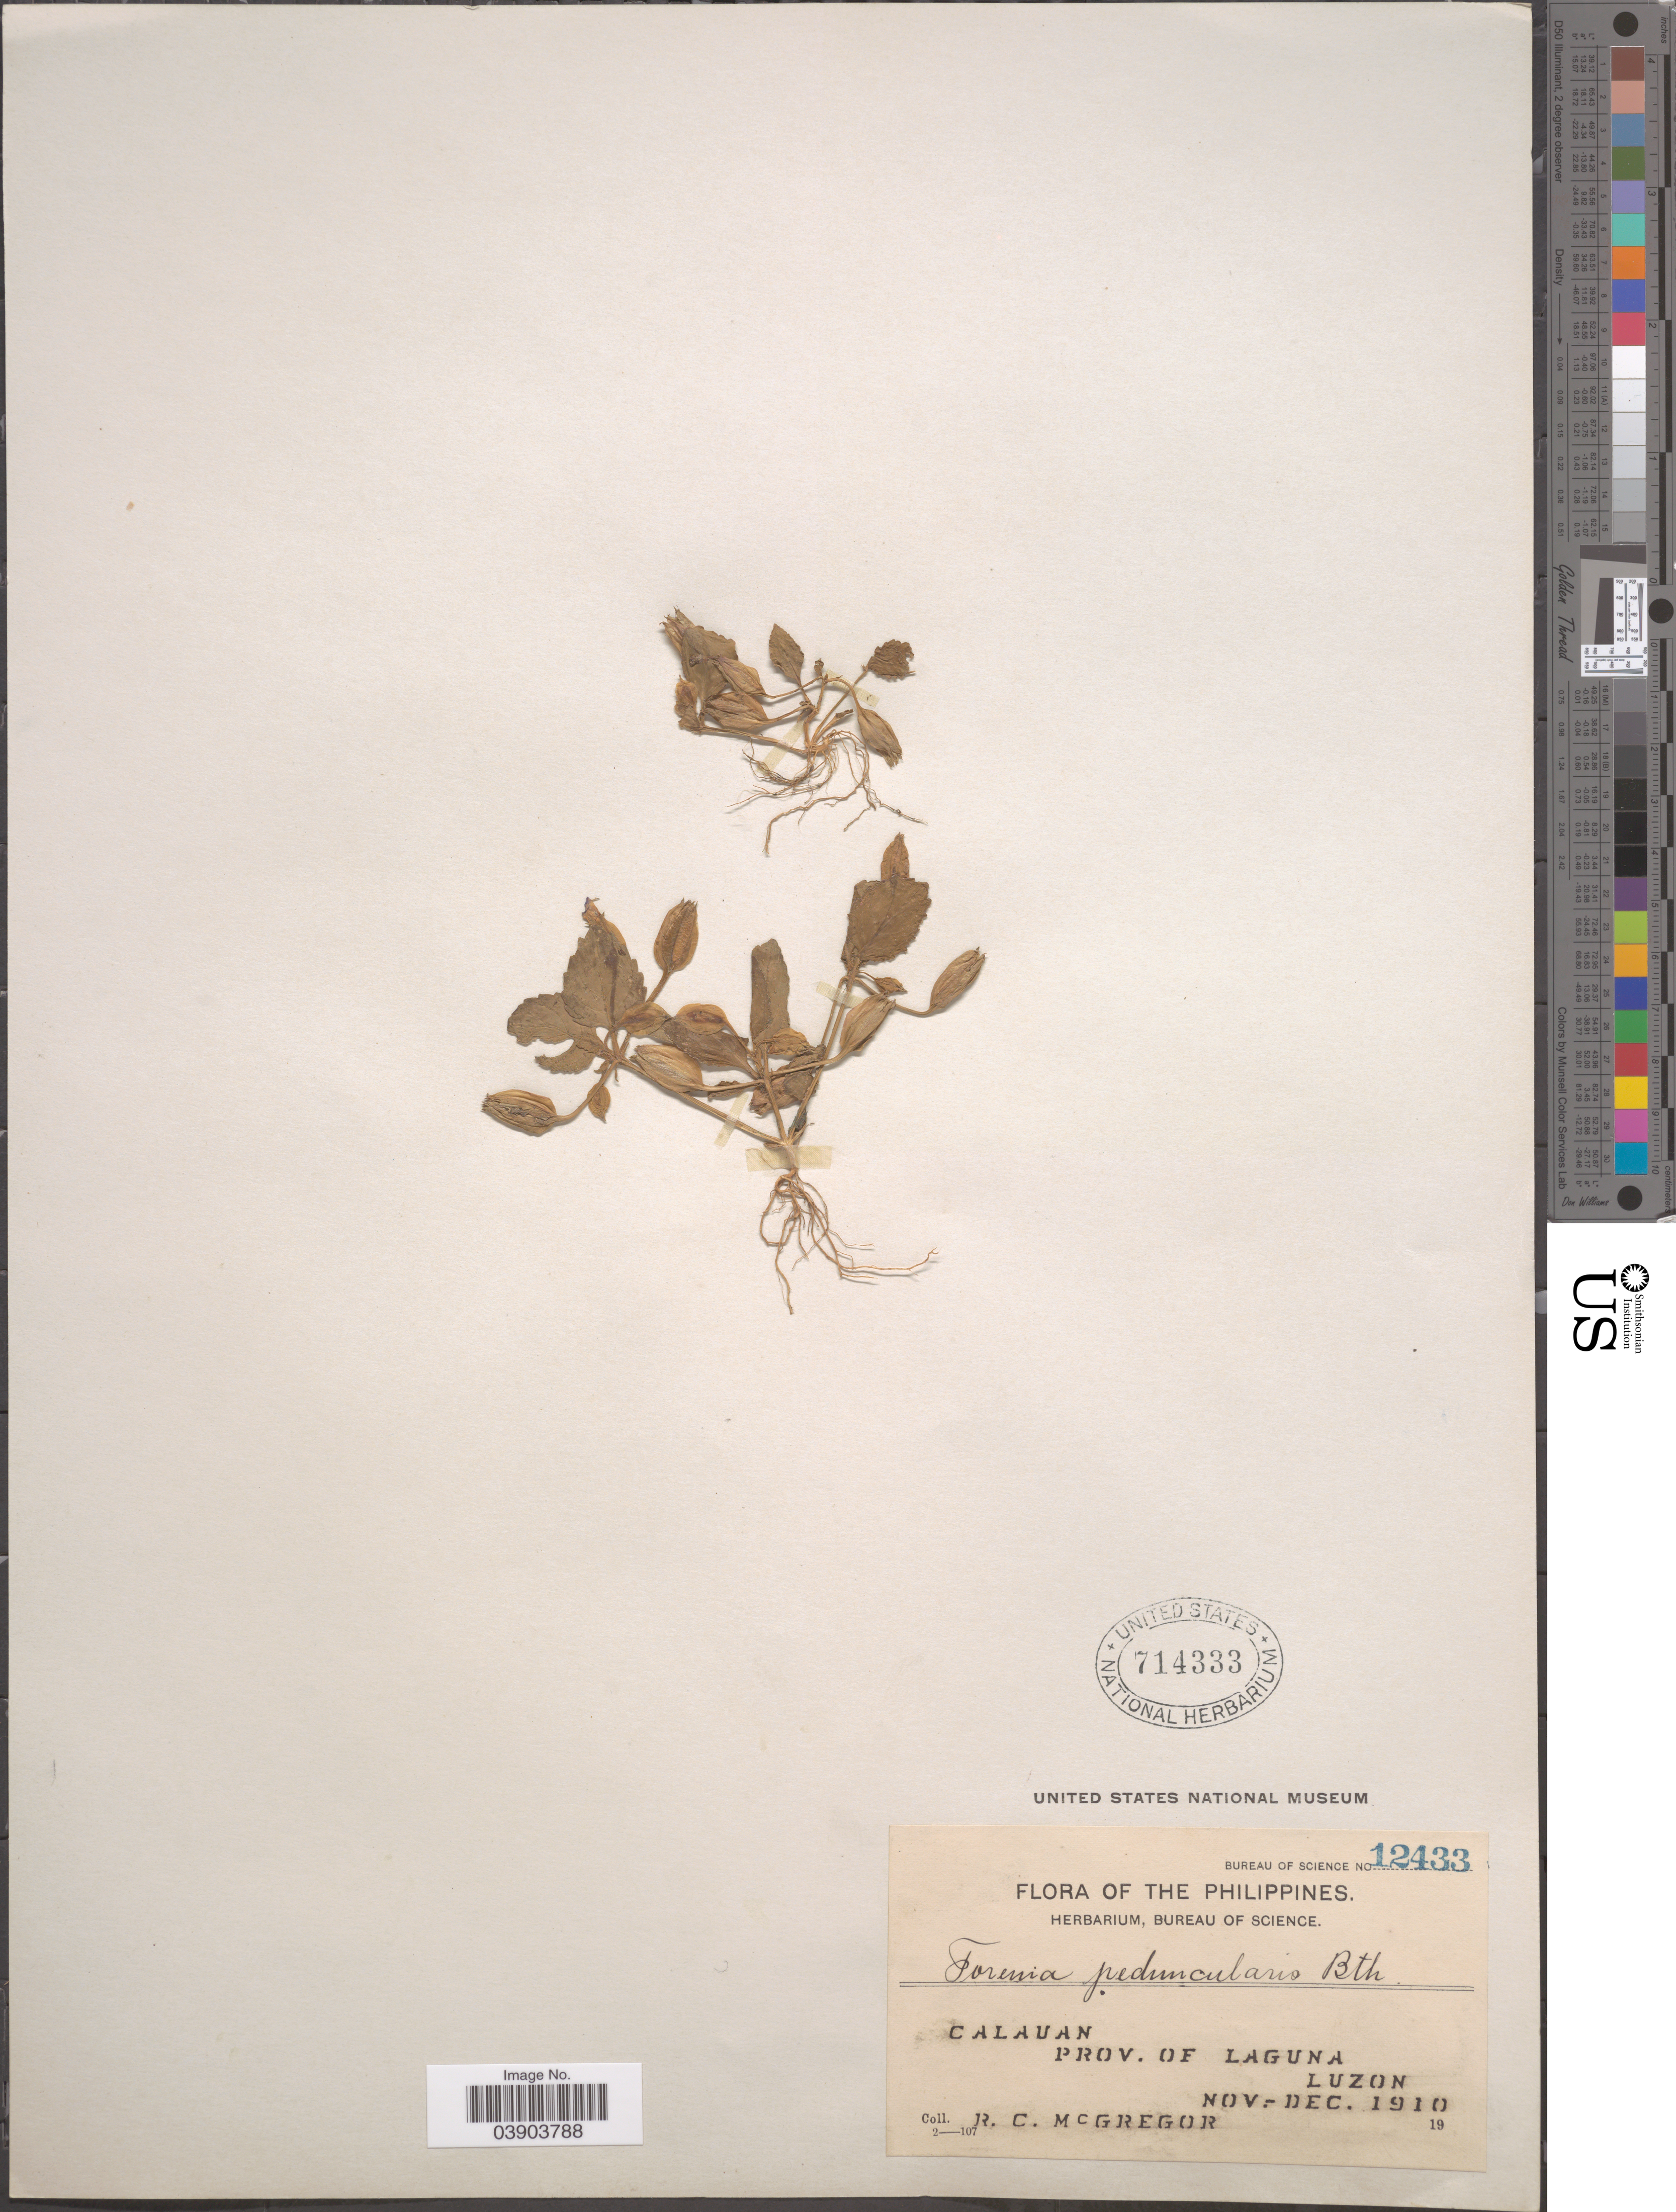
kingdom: Plantae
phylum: Tracheophyta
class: Magnoliopsida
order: Lamiales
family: Linderniaceae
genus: Torenia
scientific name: Torenia peduncularis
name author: Benth.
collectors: R. C. McGregor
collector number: Bureau of Science 12433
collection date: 1910-11/1910-12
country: Philippines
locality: Calauan, Prov. of Laguna. Luzon.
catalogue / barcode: US 714333